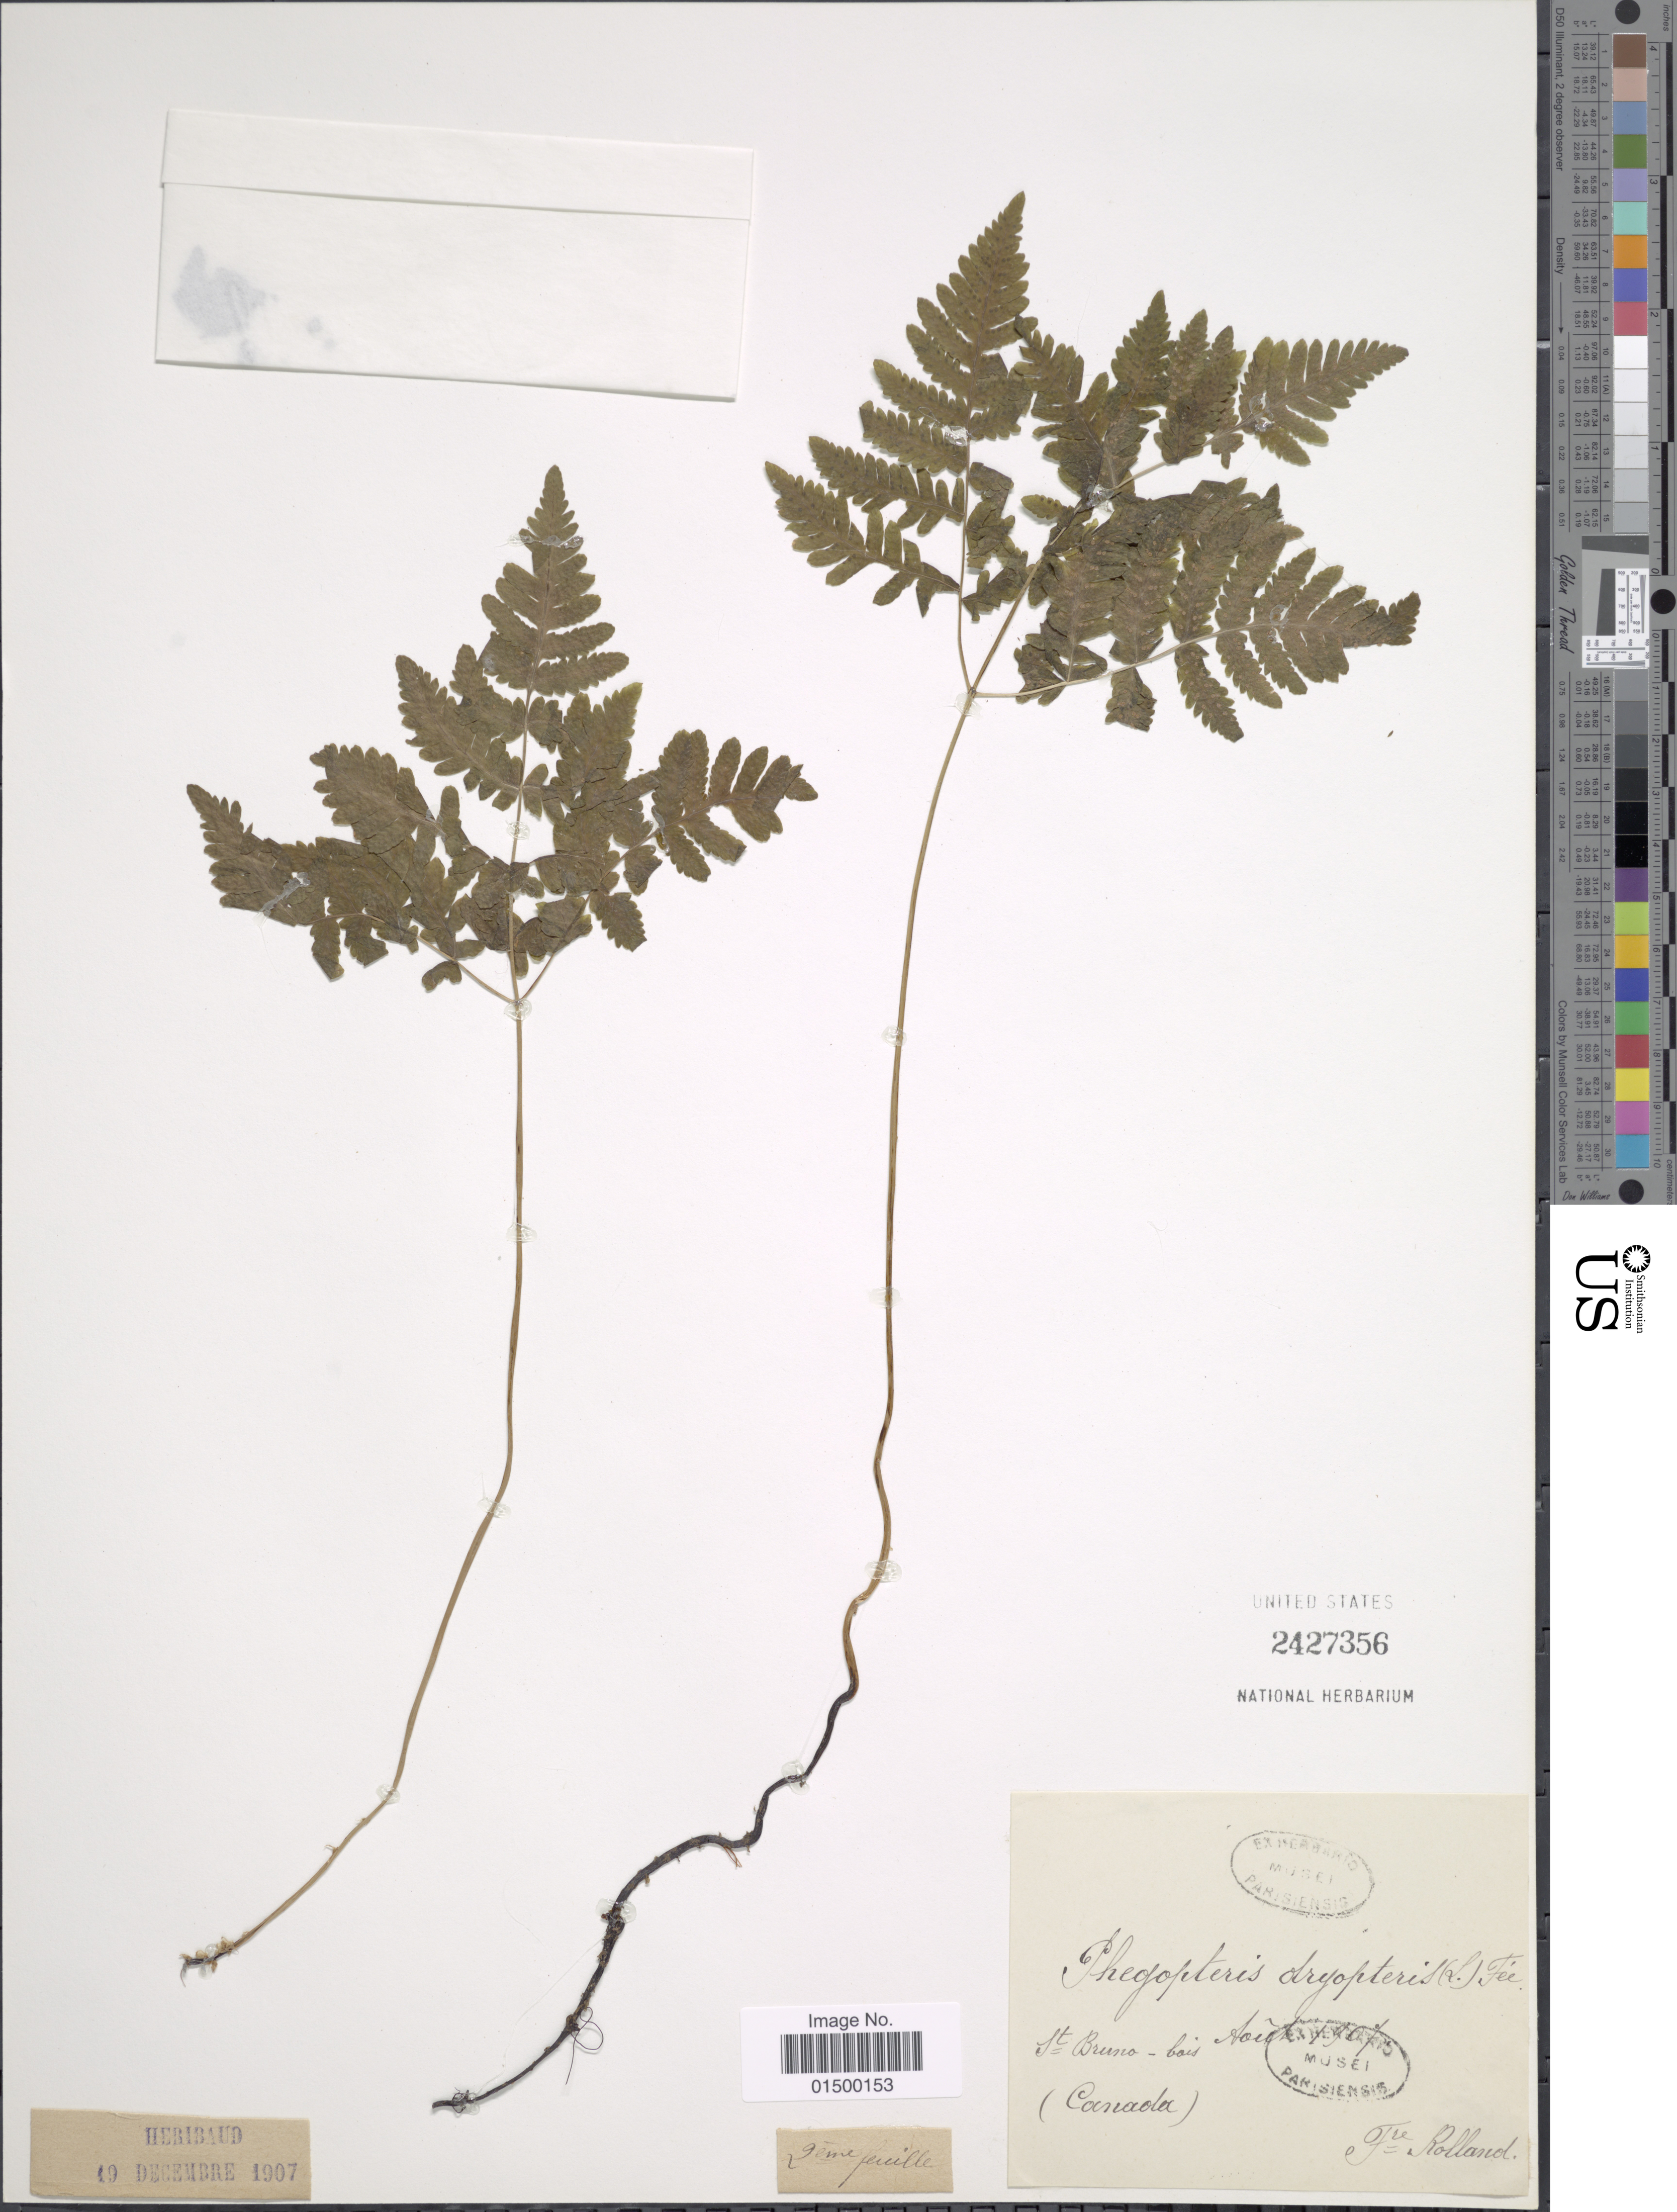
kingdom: Plantae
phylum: Tracheophyta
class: Polypodiopsida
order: Polypodiales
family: Cystopteridaceae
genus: Gymnocarpium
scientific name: Gymnocarpium disjunctum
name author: (Rupr.) Ching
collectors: B. Rolland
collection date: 1970-08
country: Canada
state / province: Quebec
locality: St. Bruno-bois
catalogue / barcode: US 2427356